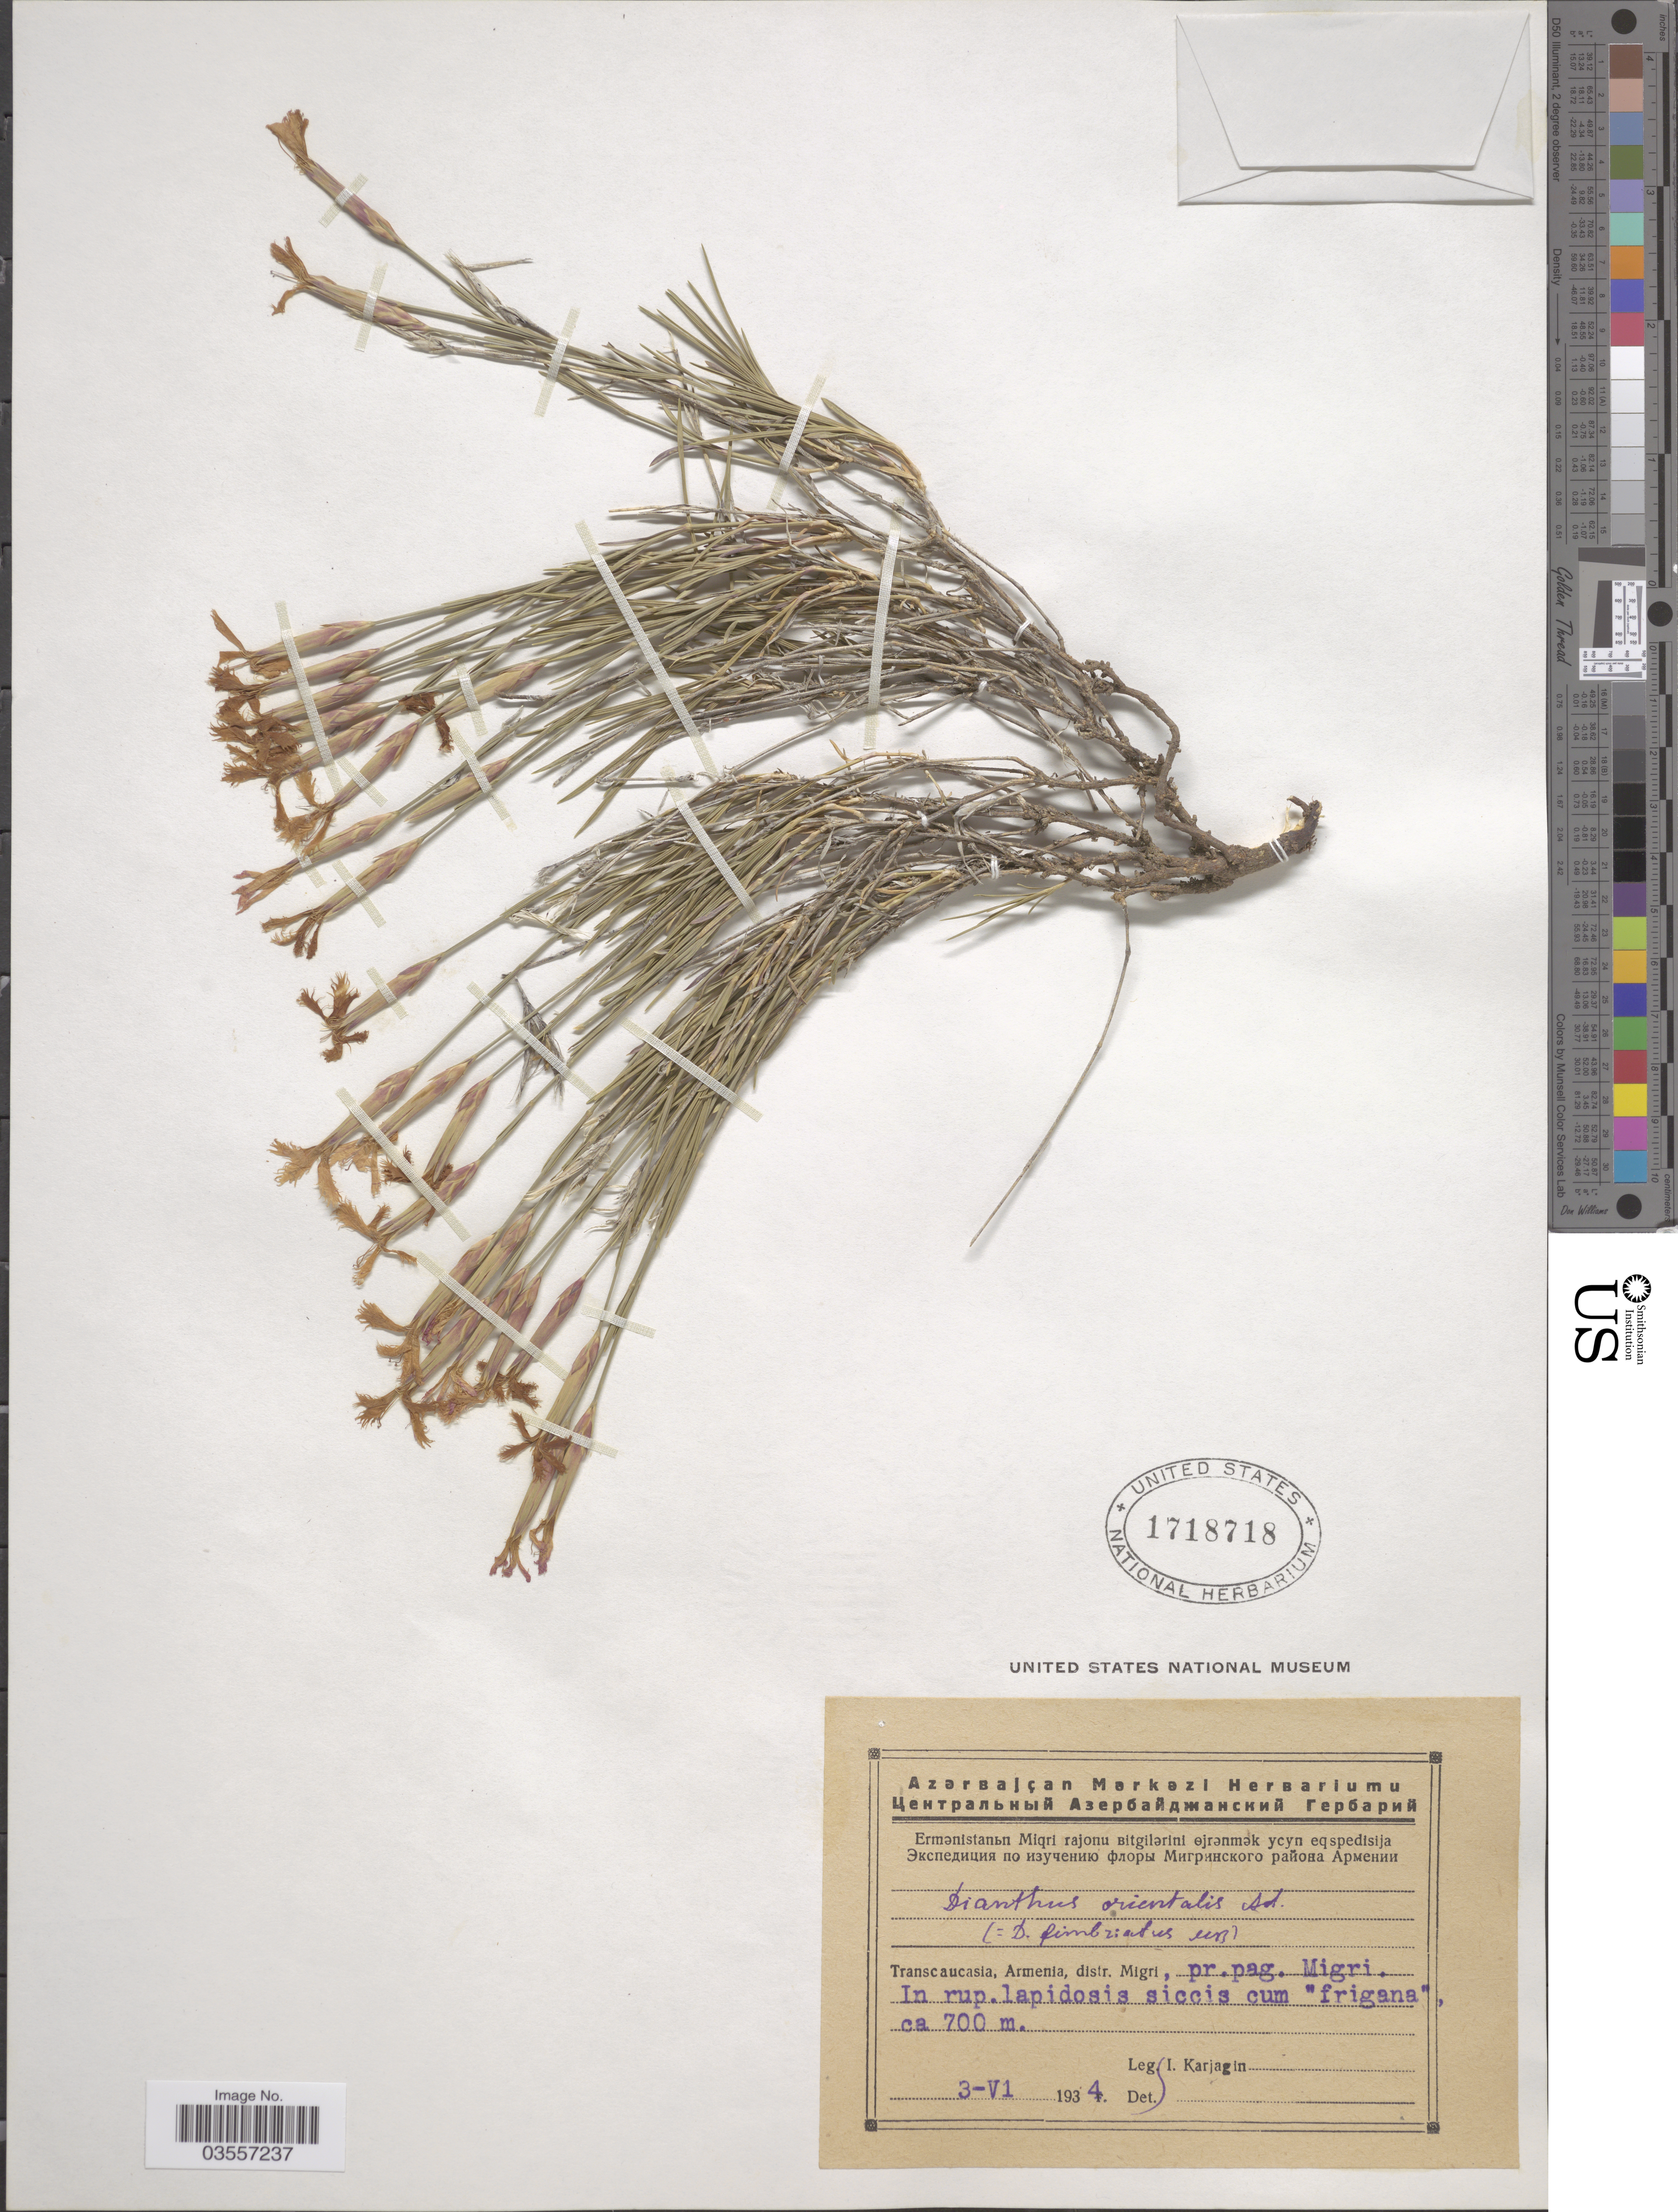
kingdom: Plantae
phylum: Tracheophyta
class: Magnoliopsida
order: Caryophyllales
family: Caryophyllaceae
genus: Dianthus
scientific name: Dianthus orientalis subsp. orientalis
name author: Adams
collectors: I. Karjagin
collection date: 1934-06-03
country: Armenia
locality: Transcaucasia, distr. Migri, pr. pag. Migri.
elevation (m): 700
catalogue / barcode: US 1718718